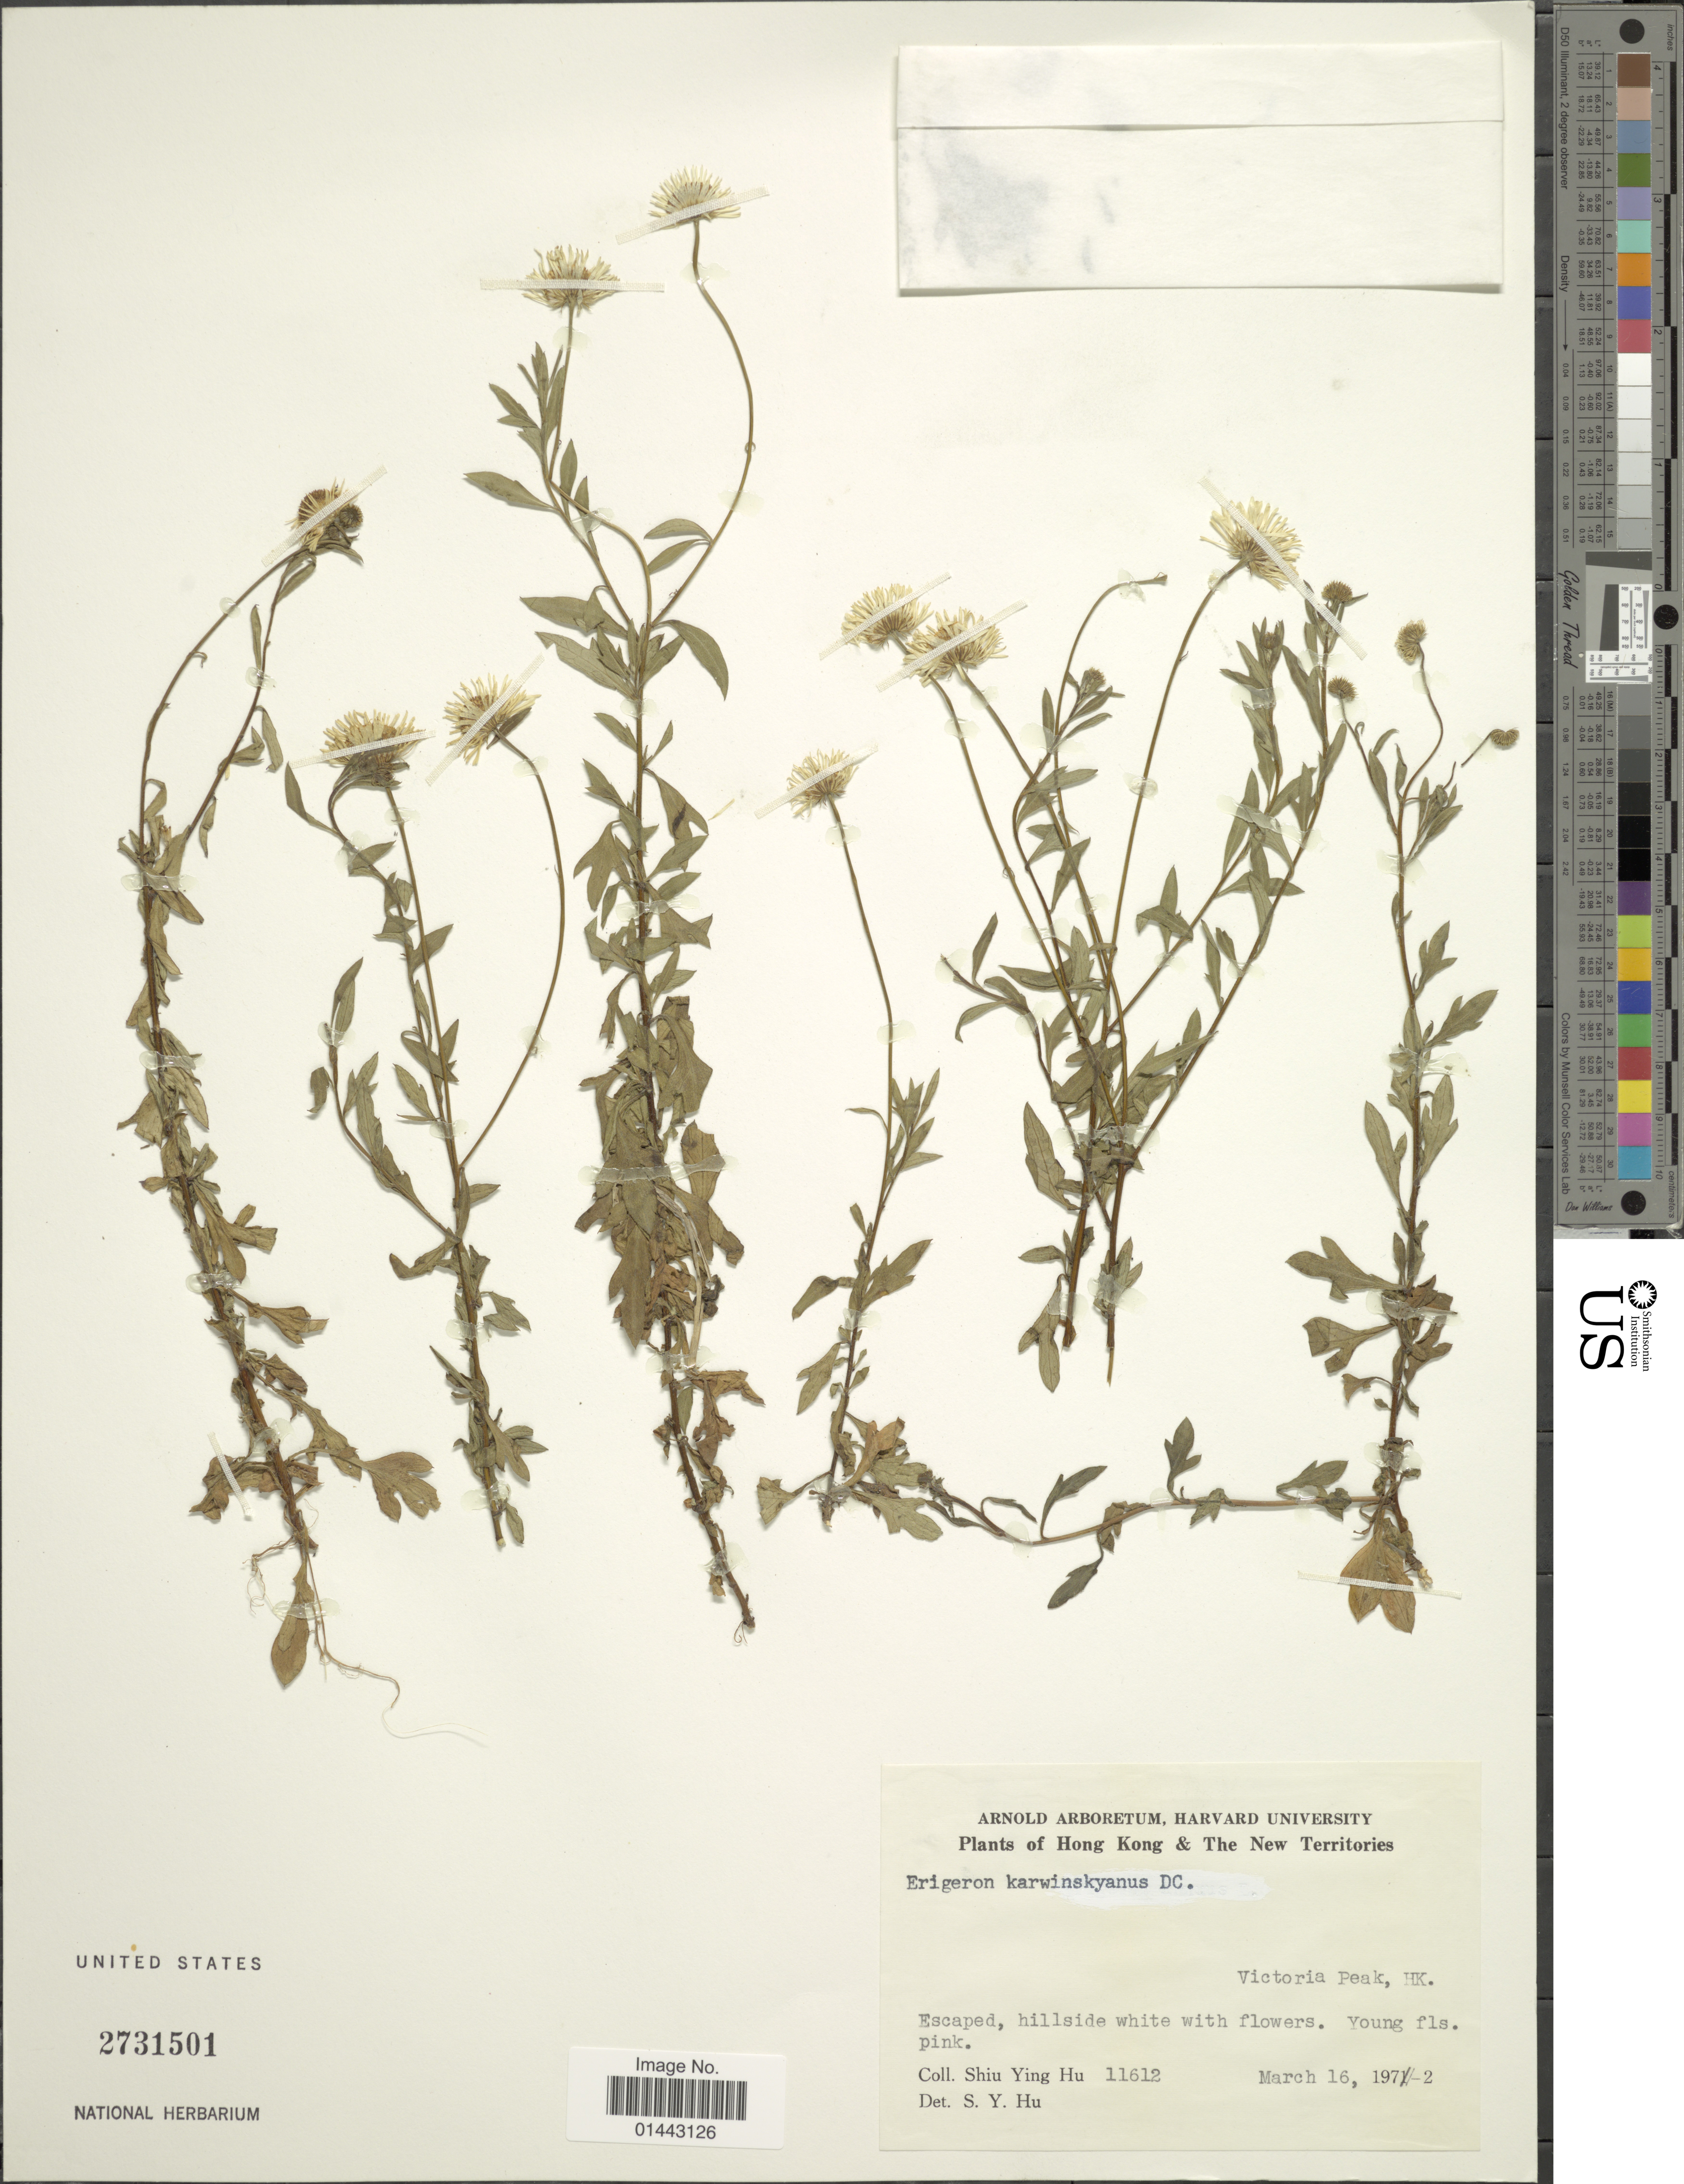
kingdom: Plantae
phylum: Tracheophyta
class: Magnoliopsida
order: Asterales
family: Asteraceae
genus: Erigeron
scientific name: Erigeron karvinskianus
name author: DC.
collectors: S. Y. Hu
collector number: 11612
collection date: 1972-03-16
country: China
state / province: Hong Kong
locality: Hong Kong & The New Territories, Victoria Peak, HK, escaped, hillside.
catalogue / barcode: US 2731501